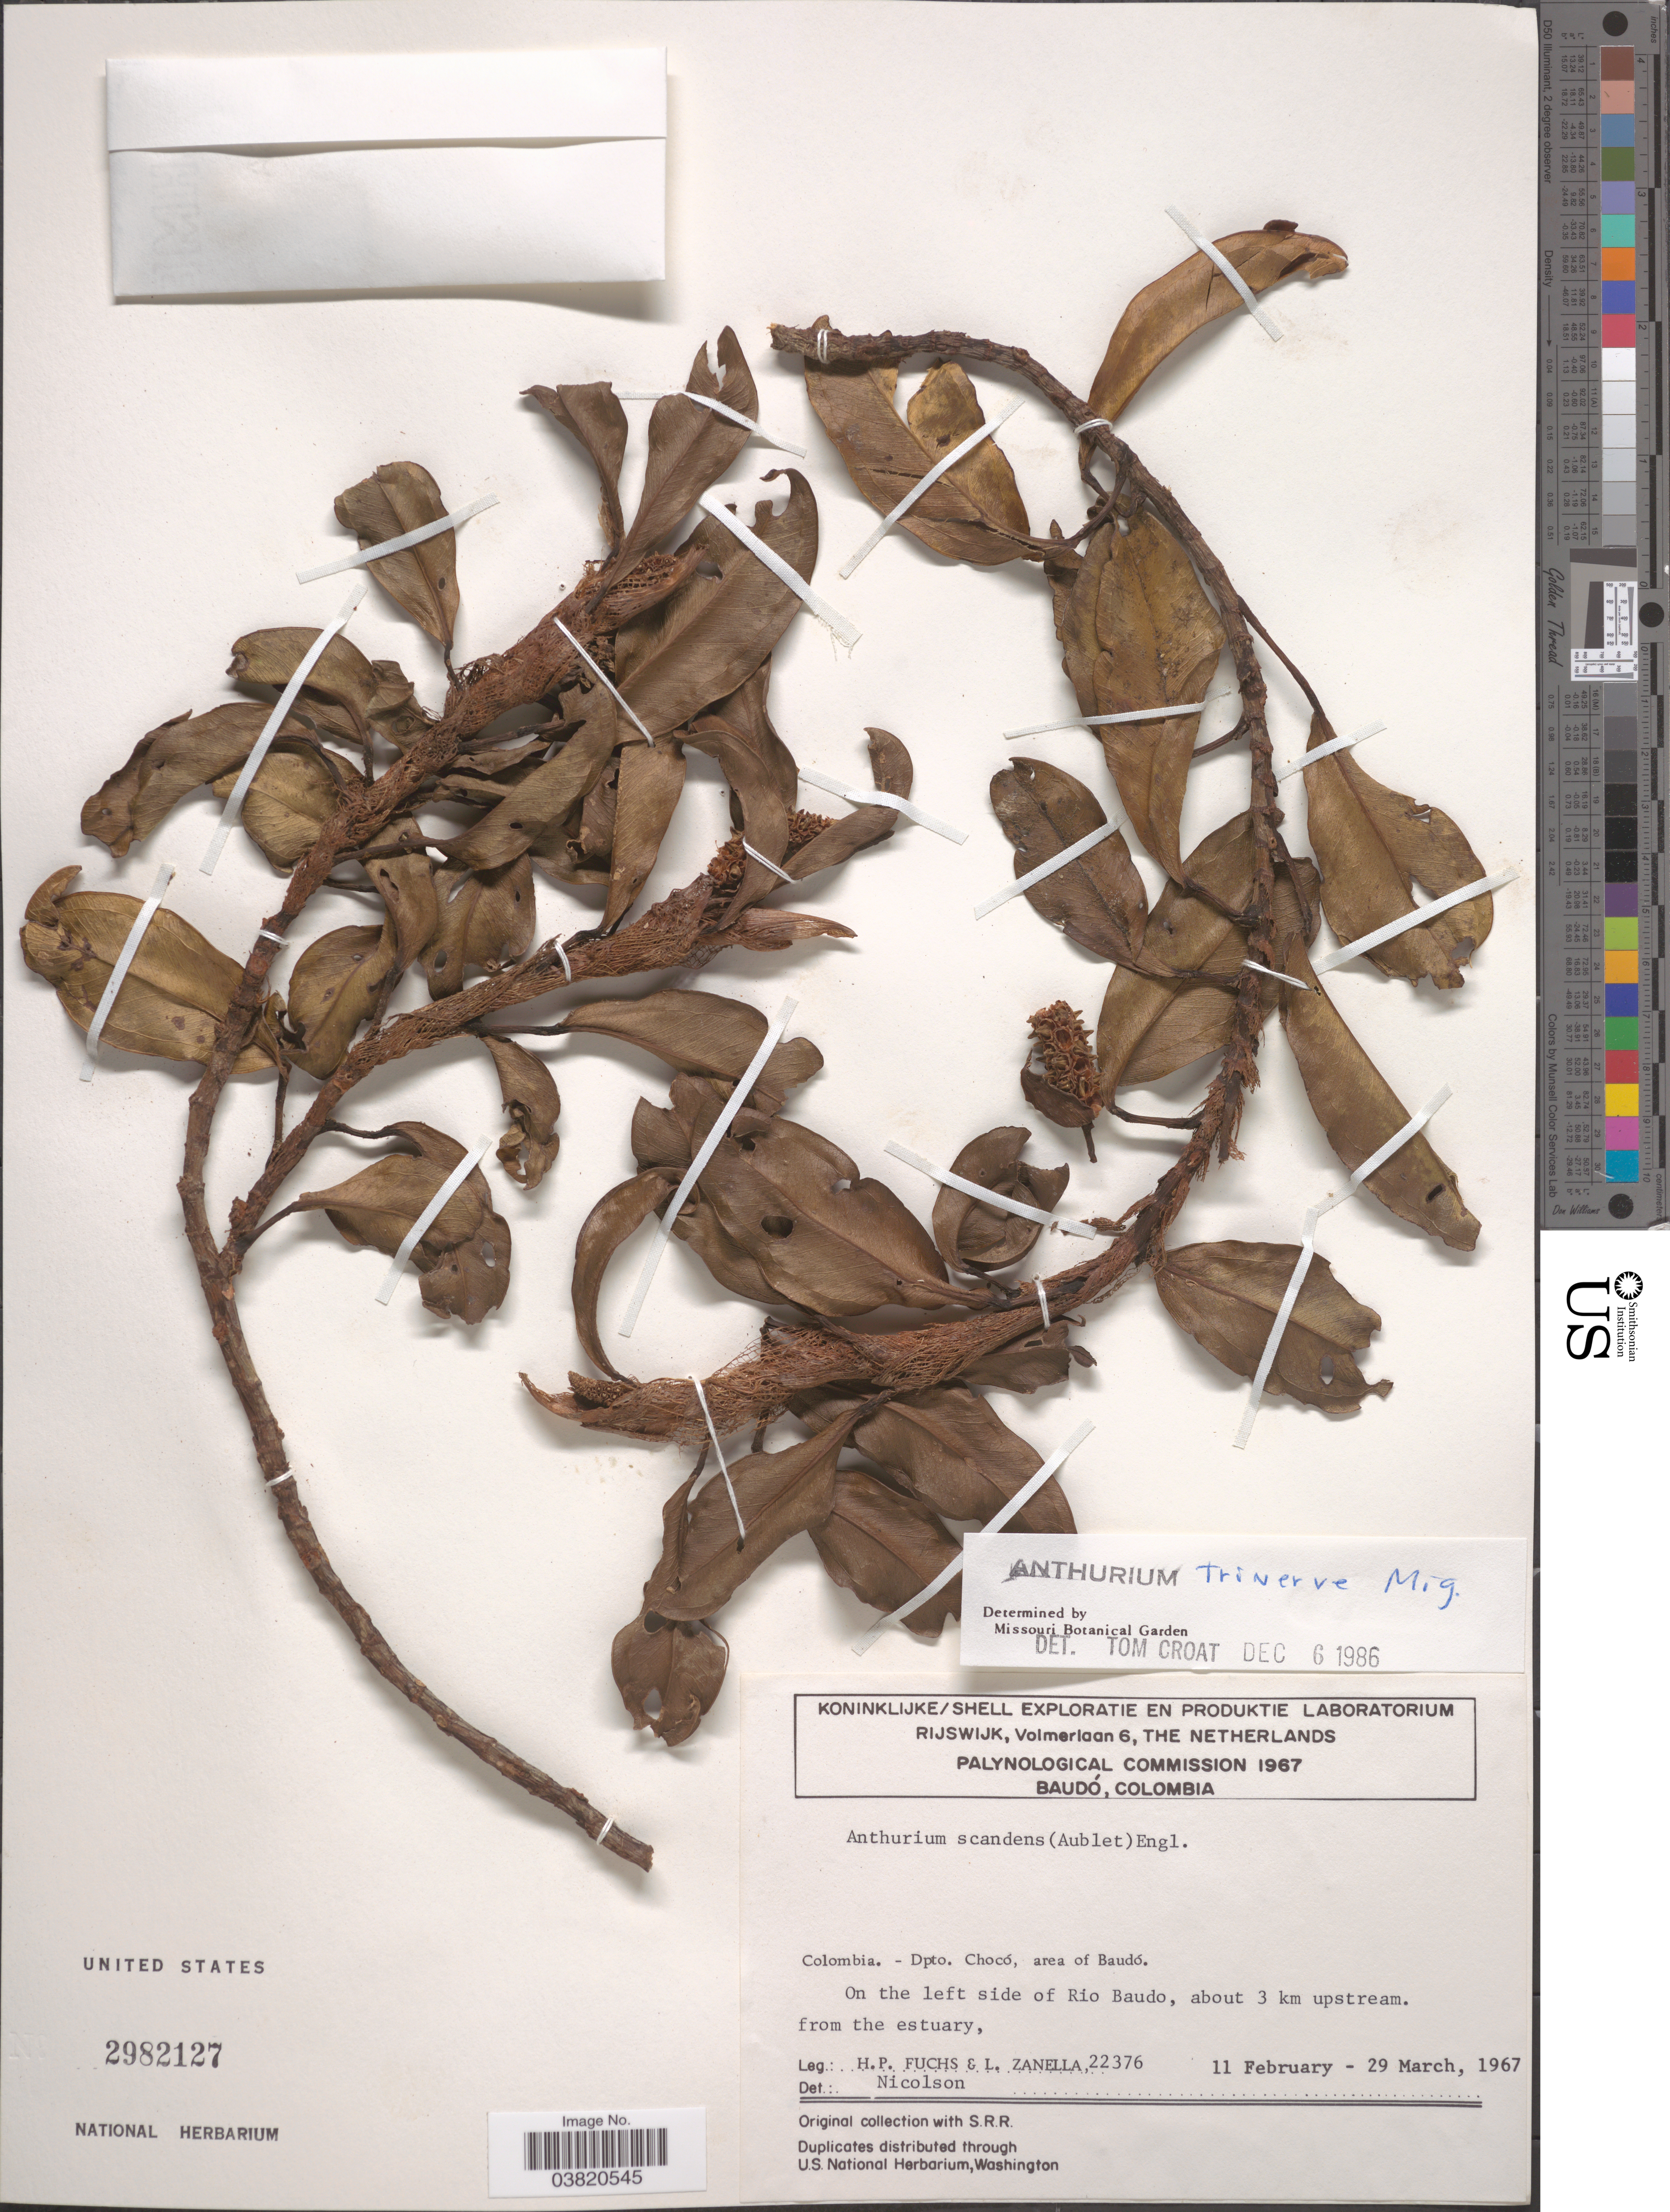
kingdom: Plantae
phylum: Tracheophyta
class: Liliopsida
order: Alismatales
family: Araceae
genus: Anthurium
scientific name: Anthurium trinerve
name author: Miq.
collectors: H. P. Fuchs & L. Zanella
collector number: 22376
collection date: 1967-02-11/1967-03-29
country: Colombia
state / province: Chocó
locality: Dpto. Chocó, area of Baudó. On the left side of Rio Baudo, about 3 km upstream. From the estuary.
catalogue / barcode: US 2982127